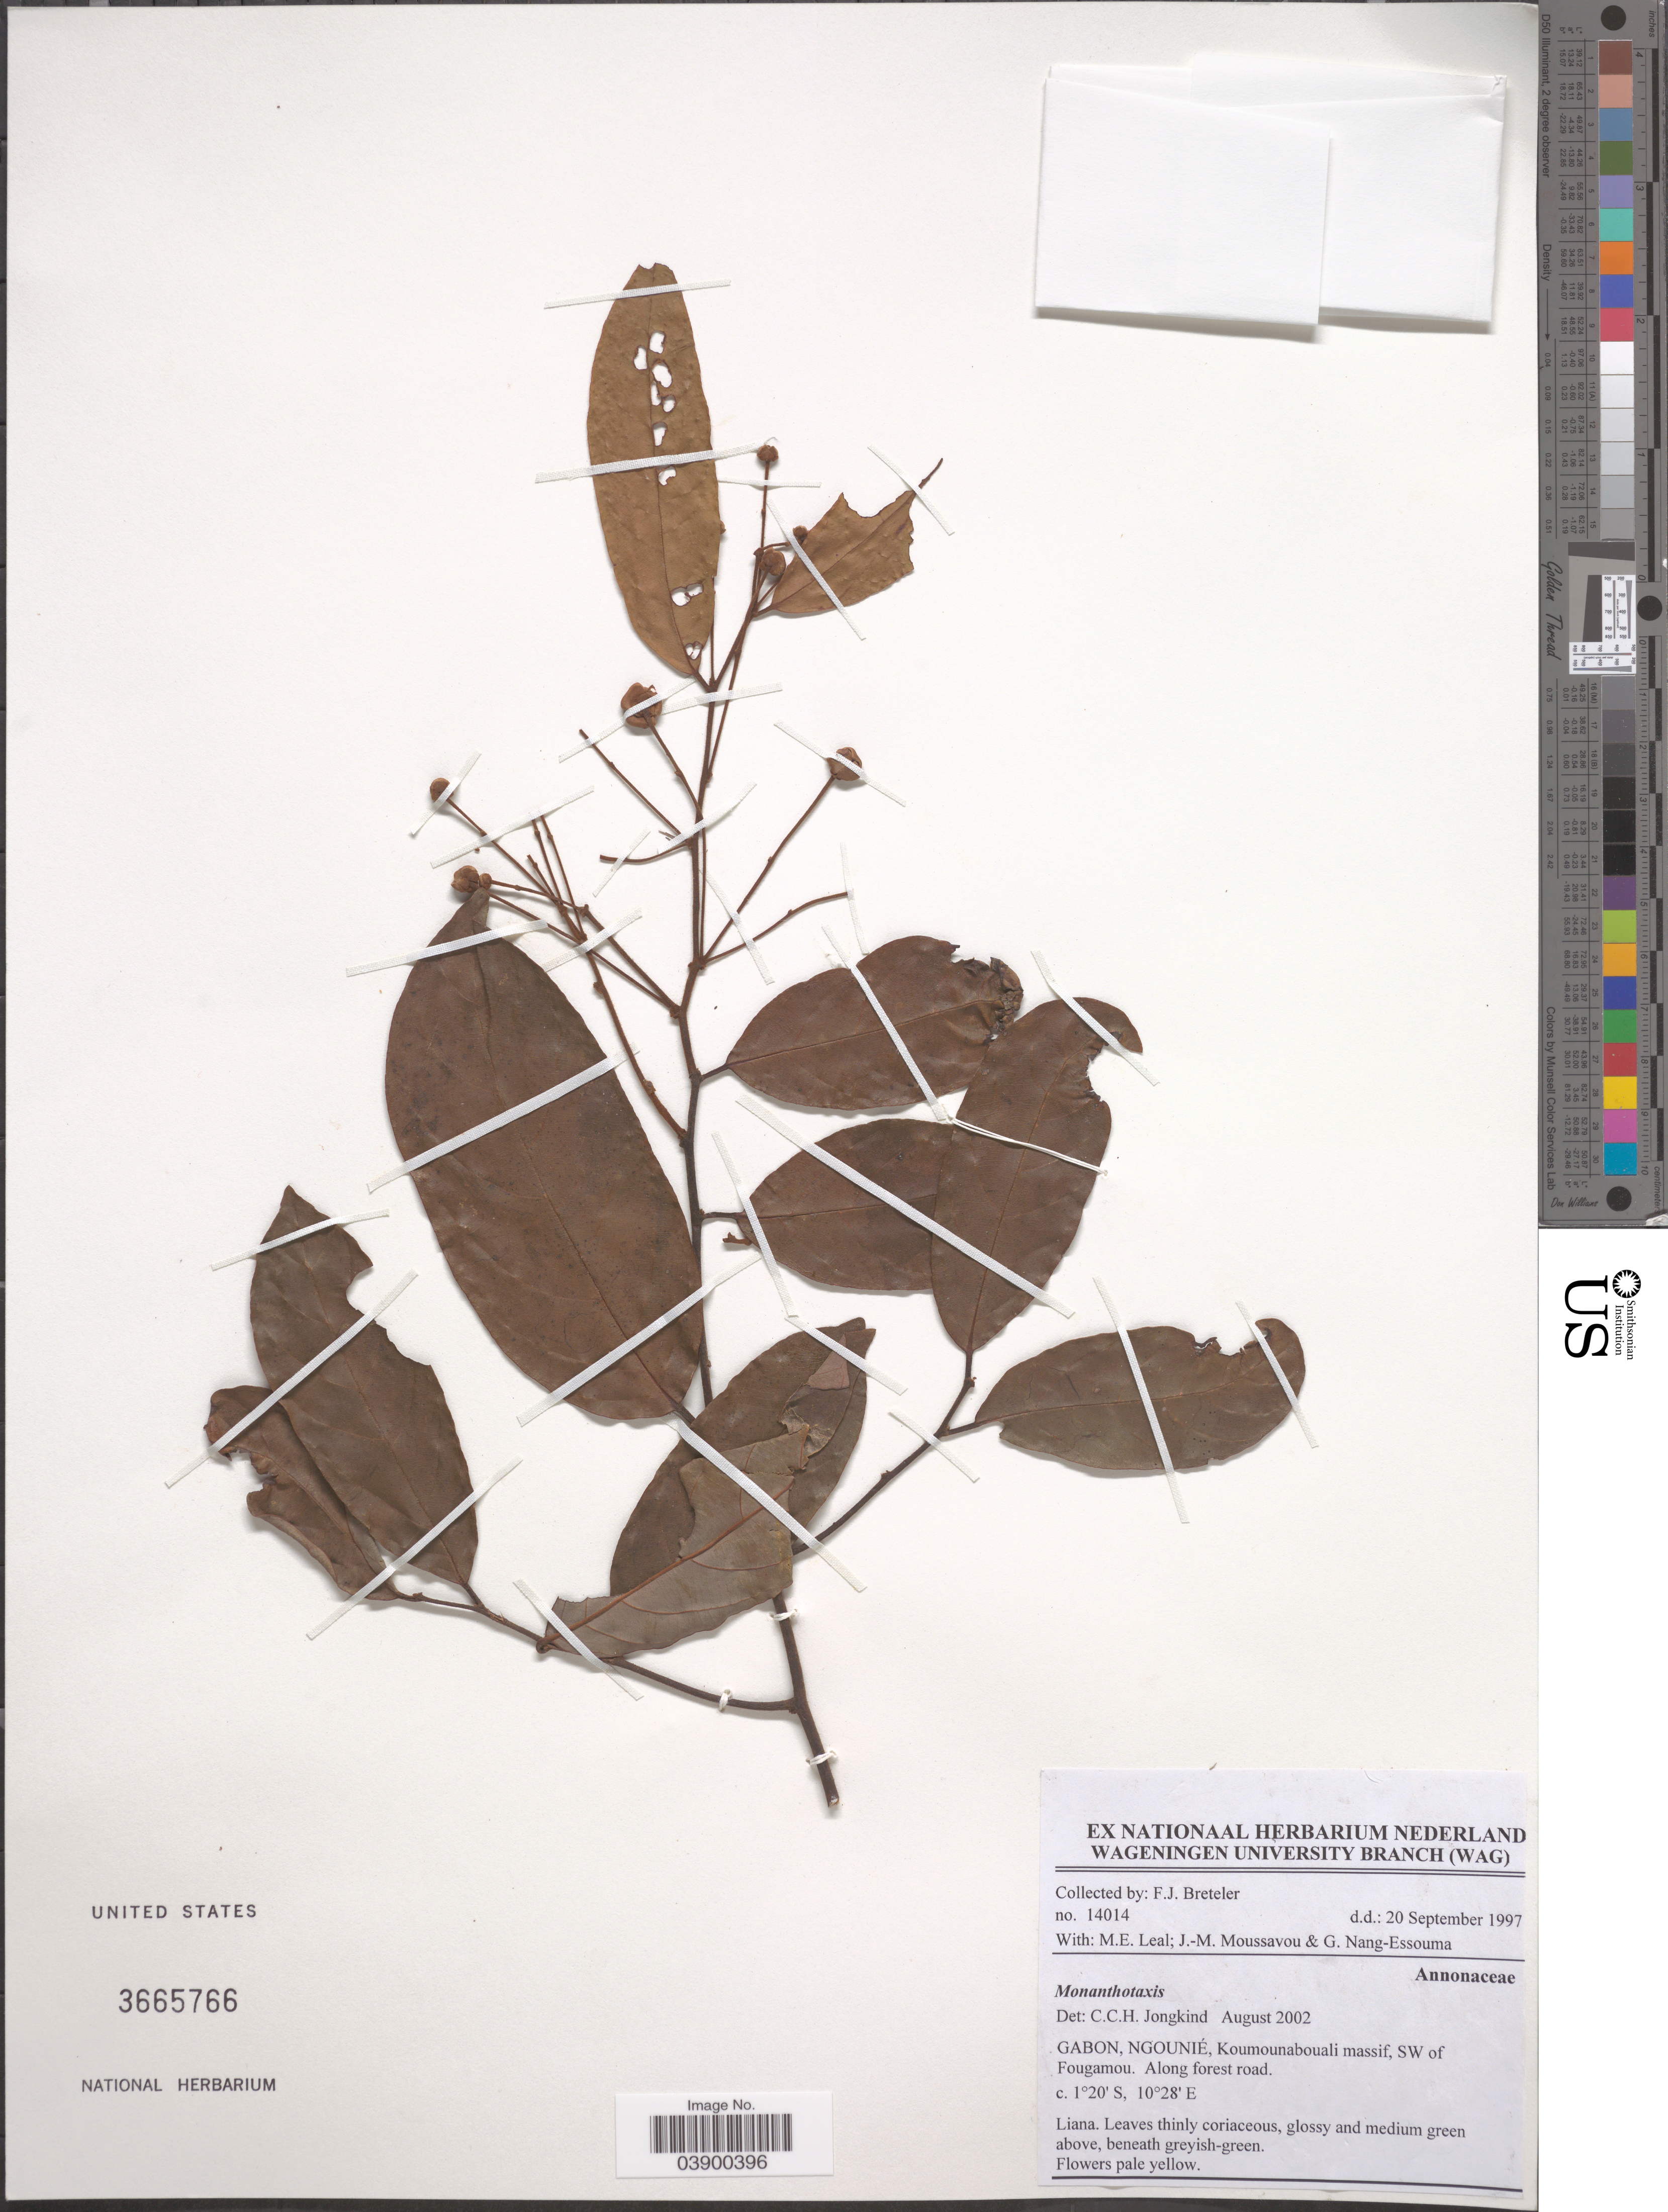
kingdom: Plantae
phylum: Tracheophyta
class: Magnoliopsida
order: Magnoliales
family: Annonaceae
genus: Monanthotaxis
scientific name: Monanthotaxis sp.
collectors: F. J. Breteler, M. E. Leal, J. Moussavou & G. Nang-Essouma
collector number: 14014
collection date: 1997-09-20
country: Gabon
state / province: Ngounie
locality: Koumounabouali massif, SW of Fougamou.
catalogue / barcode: US 3665766